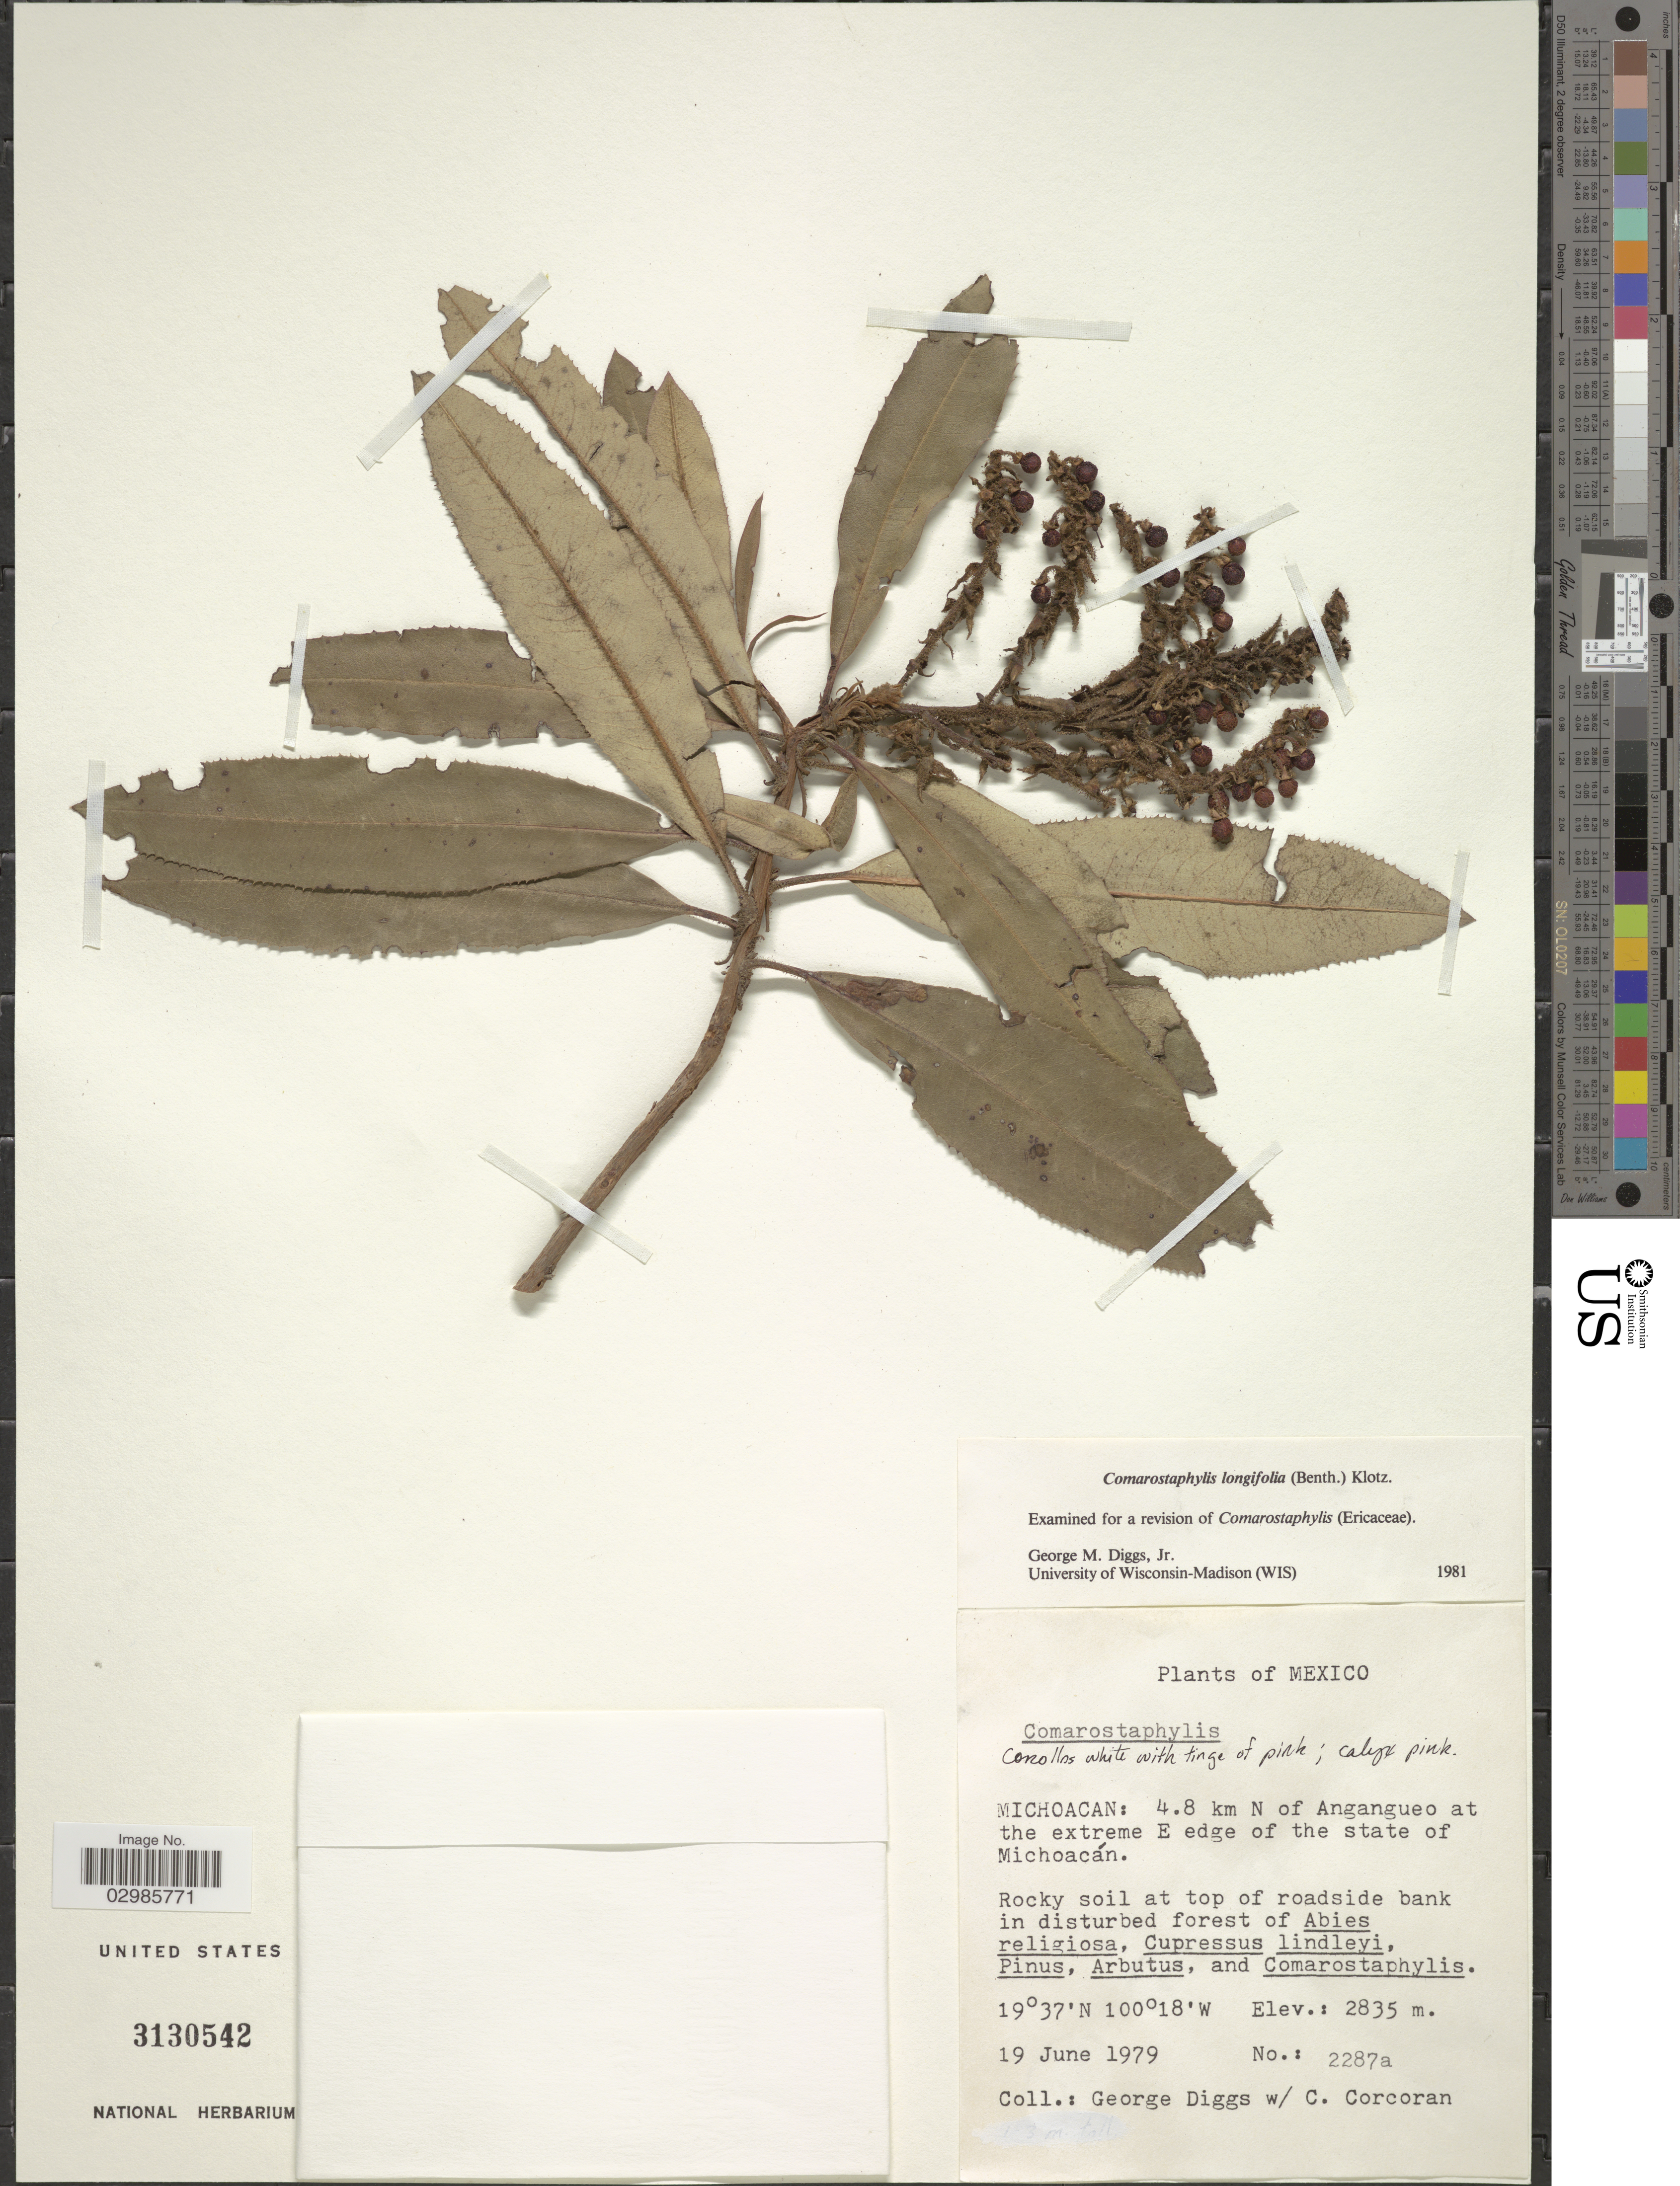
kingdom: Plantae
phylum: Tracheophyta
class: Magnoliopsida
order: Ericales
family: Ericaceae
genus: Comarostaphylis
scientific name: Comarostaphylis longifolia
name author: (Benth.) Klotzsch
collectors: G. Diggs & C. Corcoran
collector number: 2287a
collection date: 1979-06-19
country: Mexico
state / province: Michoacán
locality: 4.8 km N of Angangueo at the extreme E edge of the state of Michoacan.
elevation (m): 2835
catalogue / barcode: US 3130542